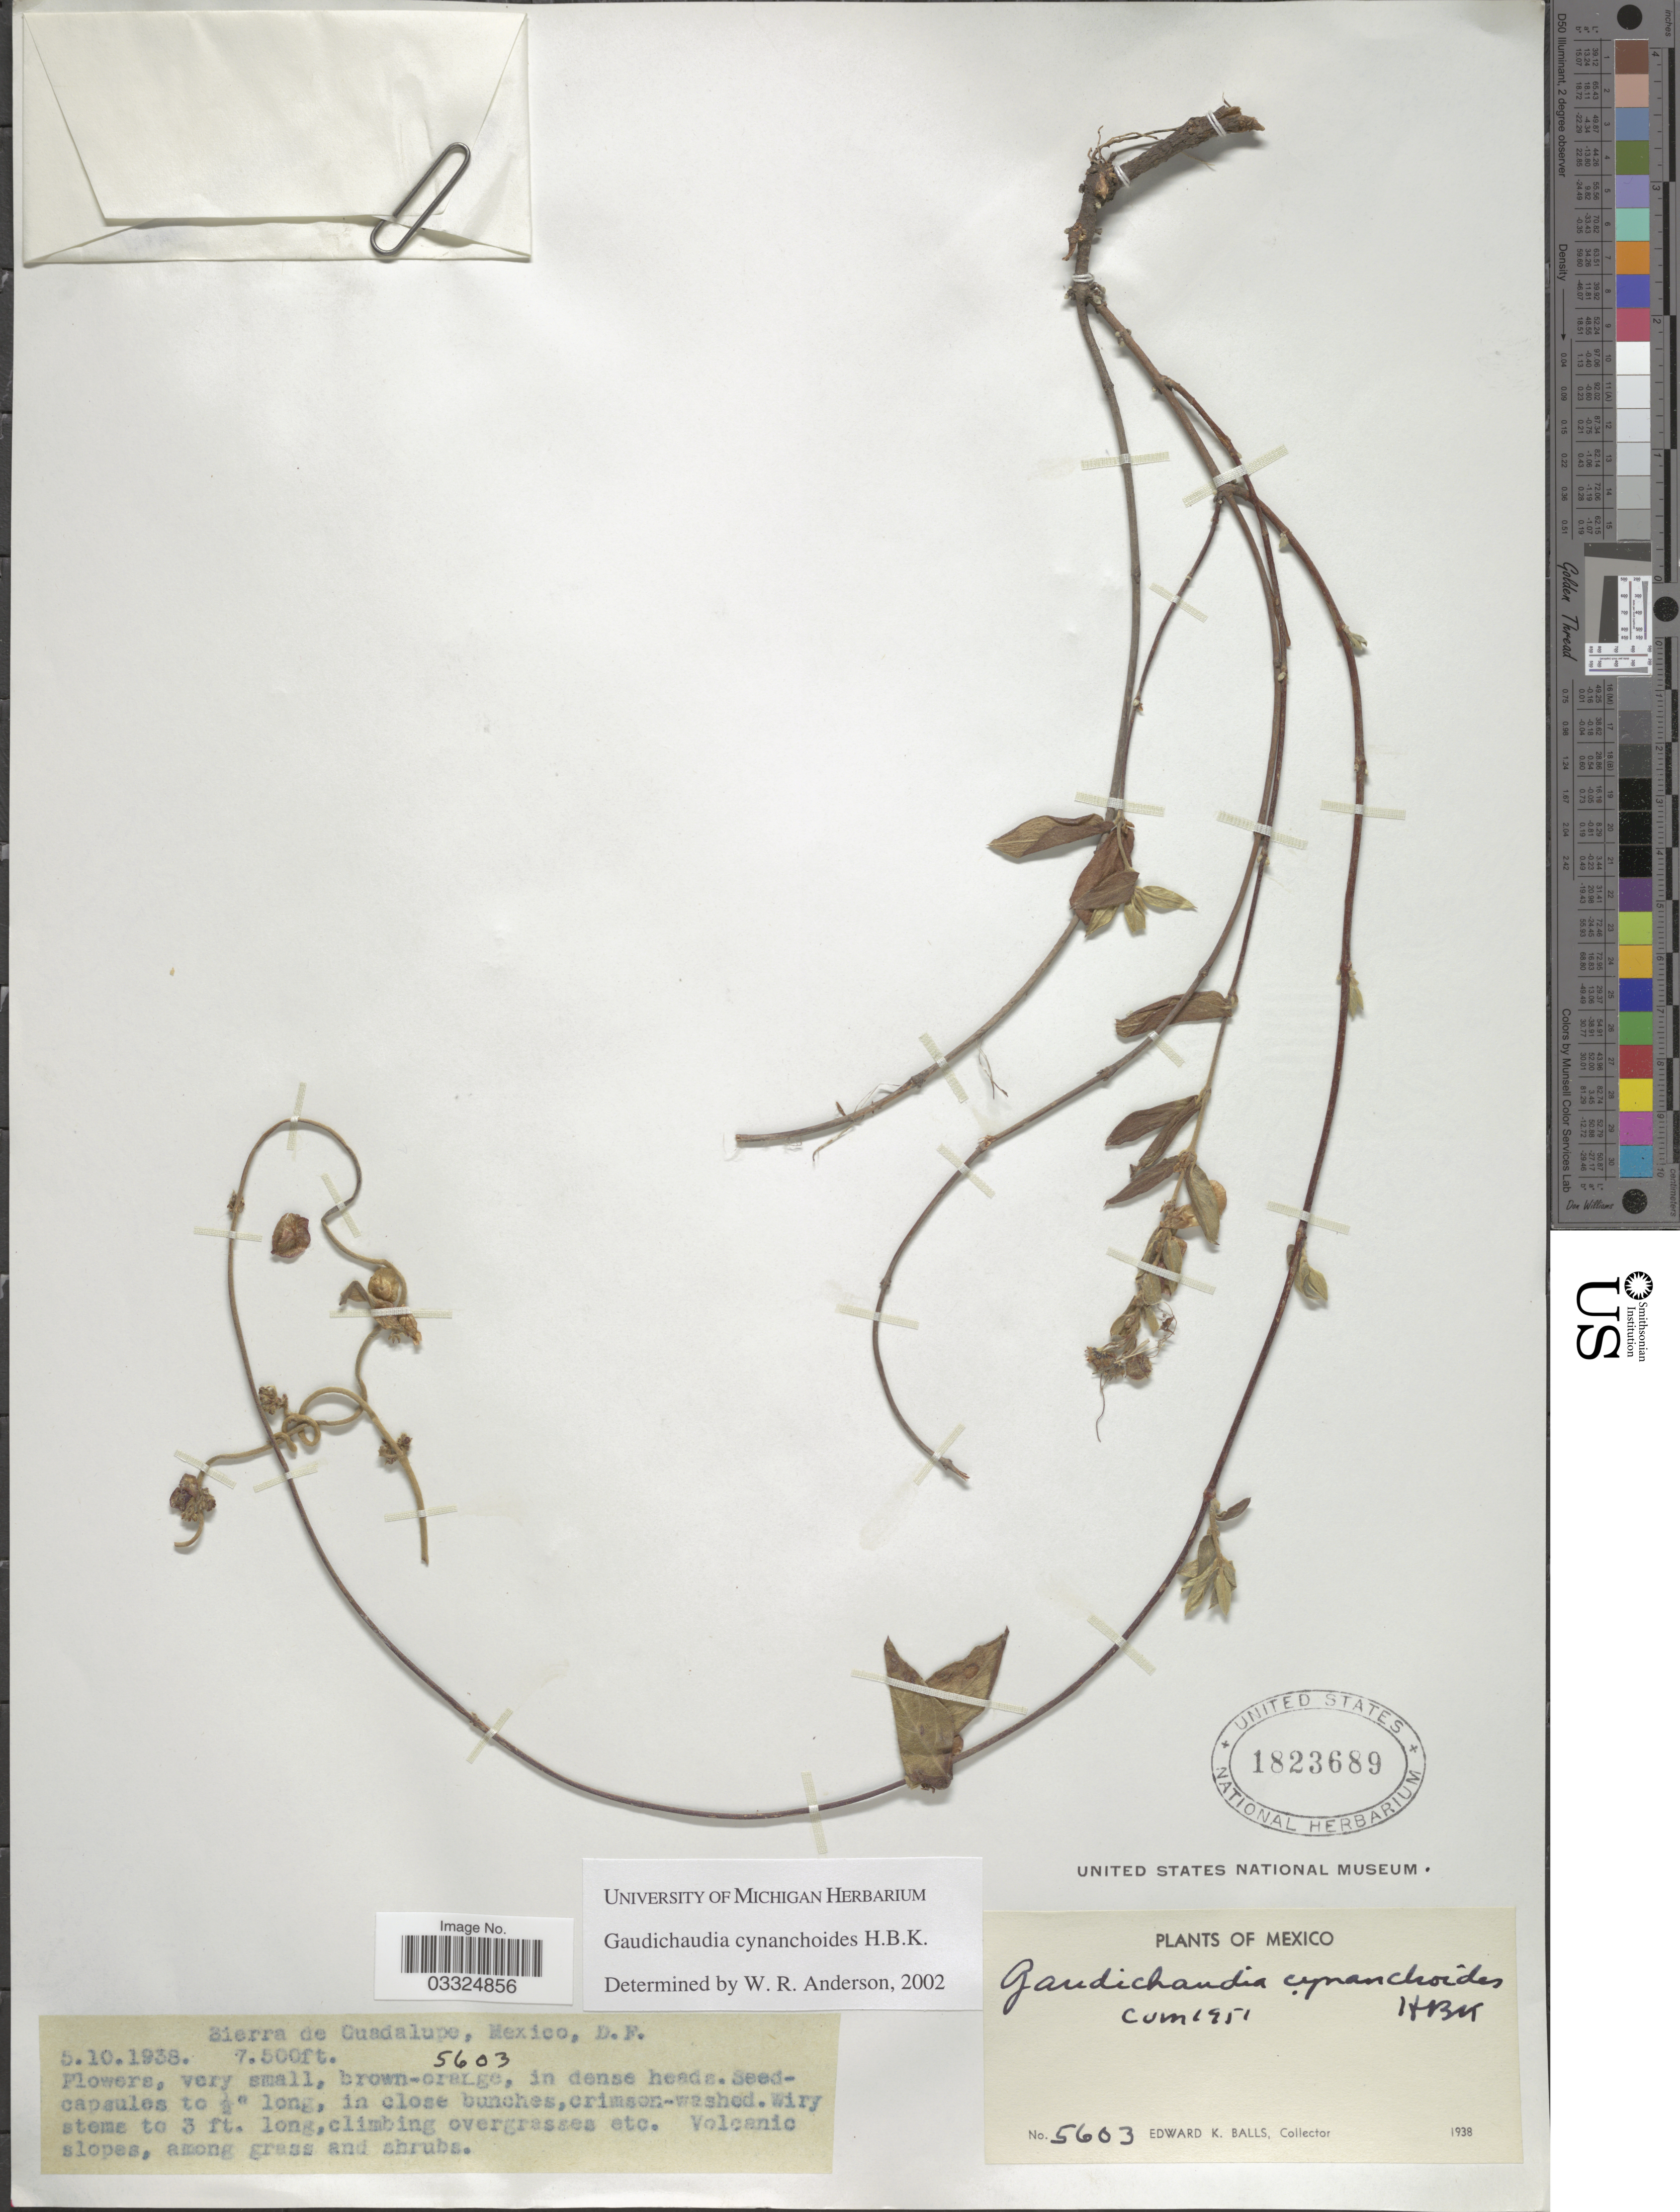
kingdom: Plantae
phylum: Tracheophyta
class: Magnoliopsida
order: Malpighiales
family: Malpighiaceae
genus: Gaudichaudia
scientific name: Gaudichaudia cynanchoides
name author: Kunth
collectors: E. K. Balls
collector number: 5603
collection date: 1938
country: Mexico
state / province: Distrito Federal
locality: Sierra de Guadalupe, D.F.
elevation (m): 2286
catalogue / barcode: US 1823689